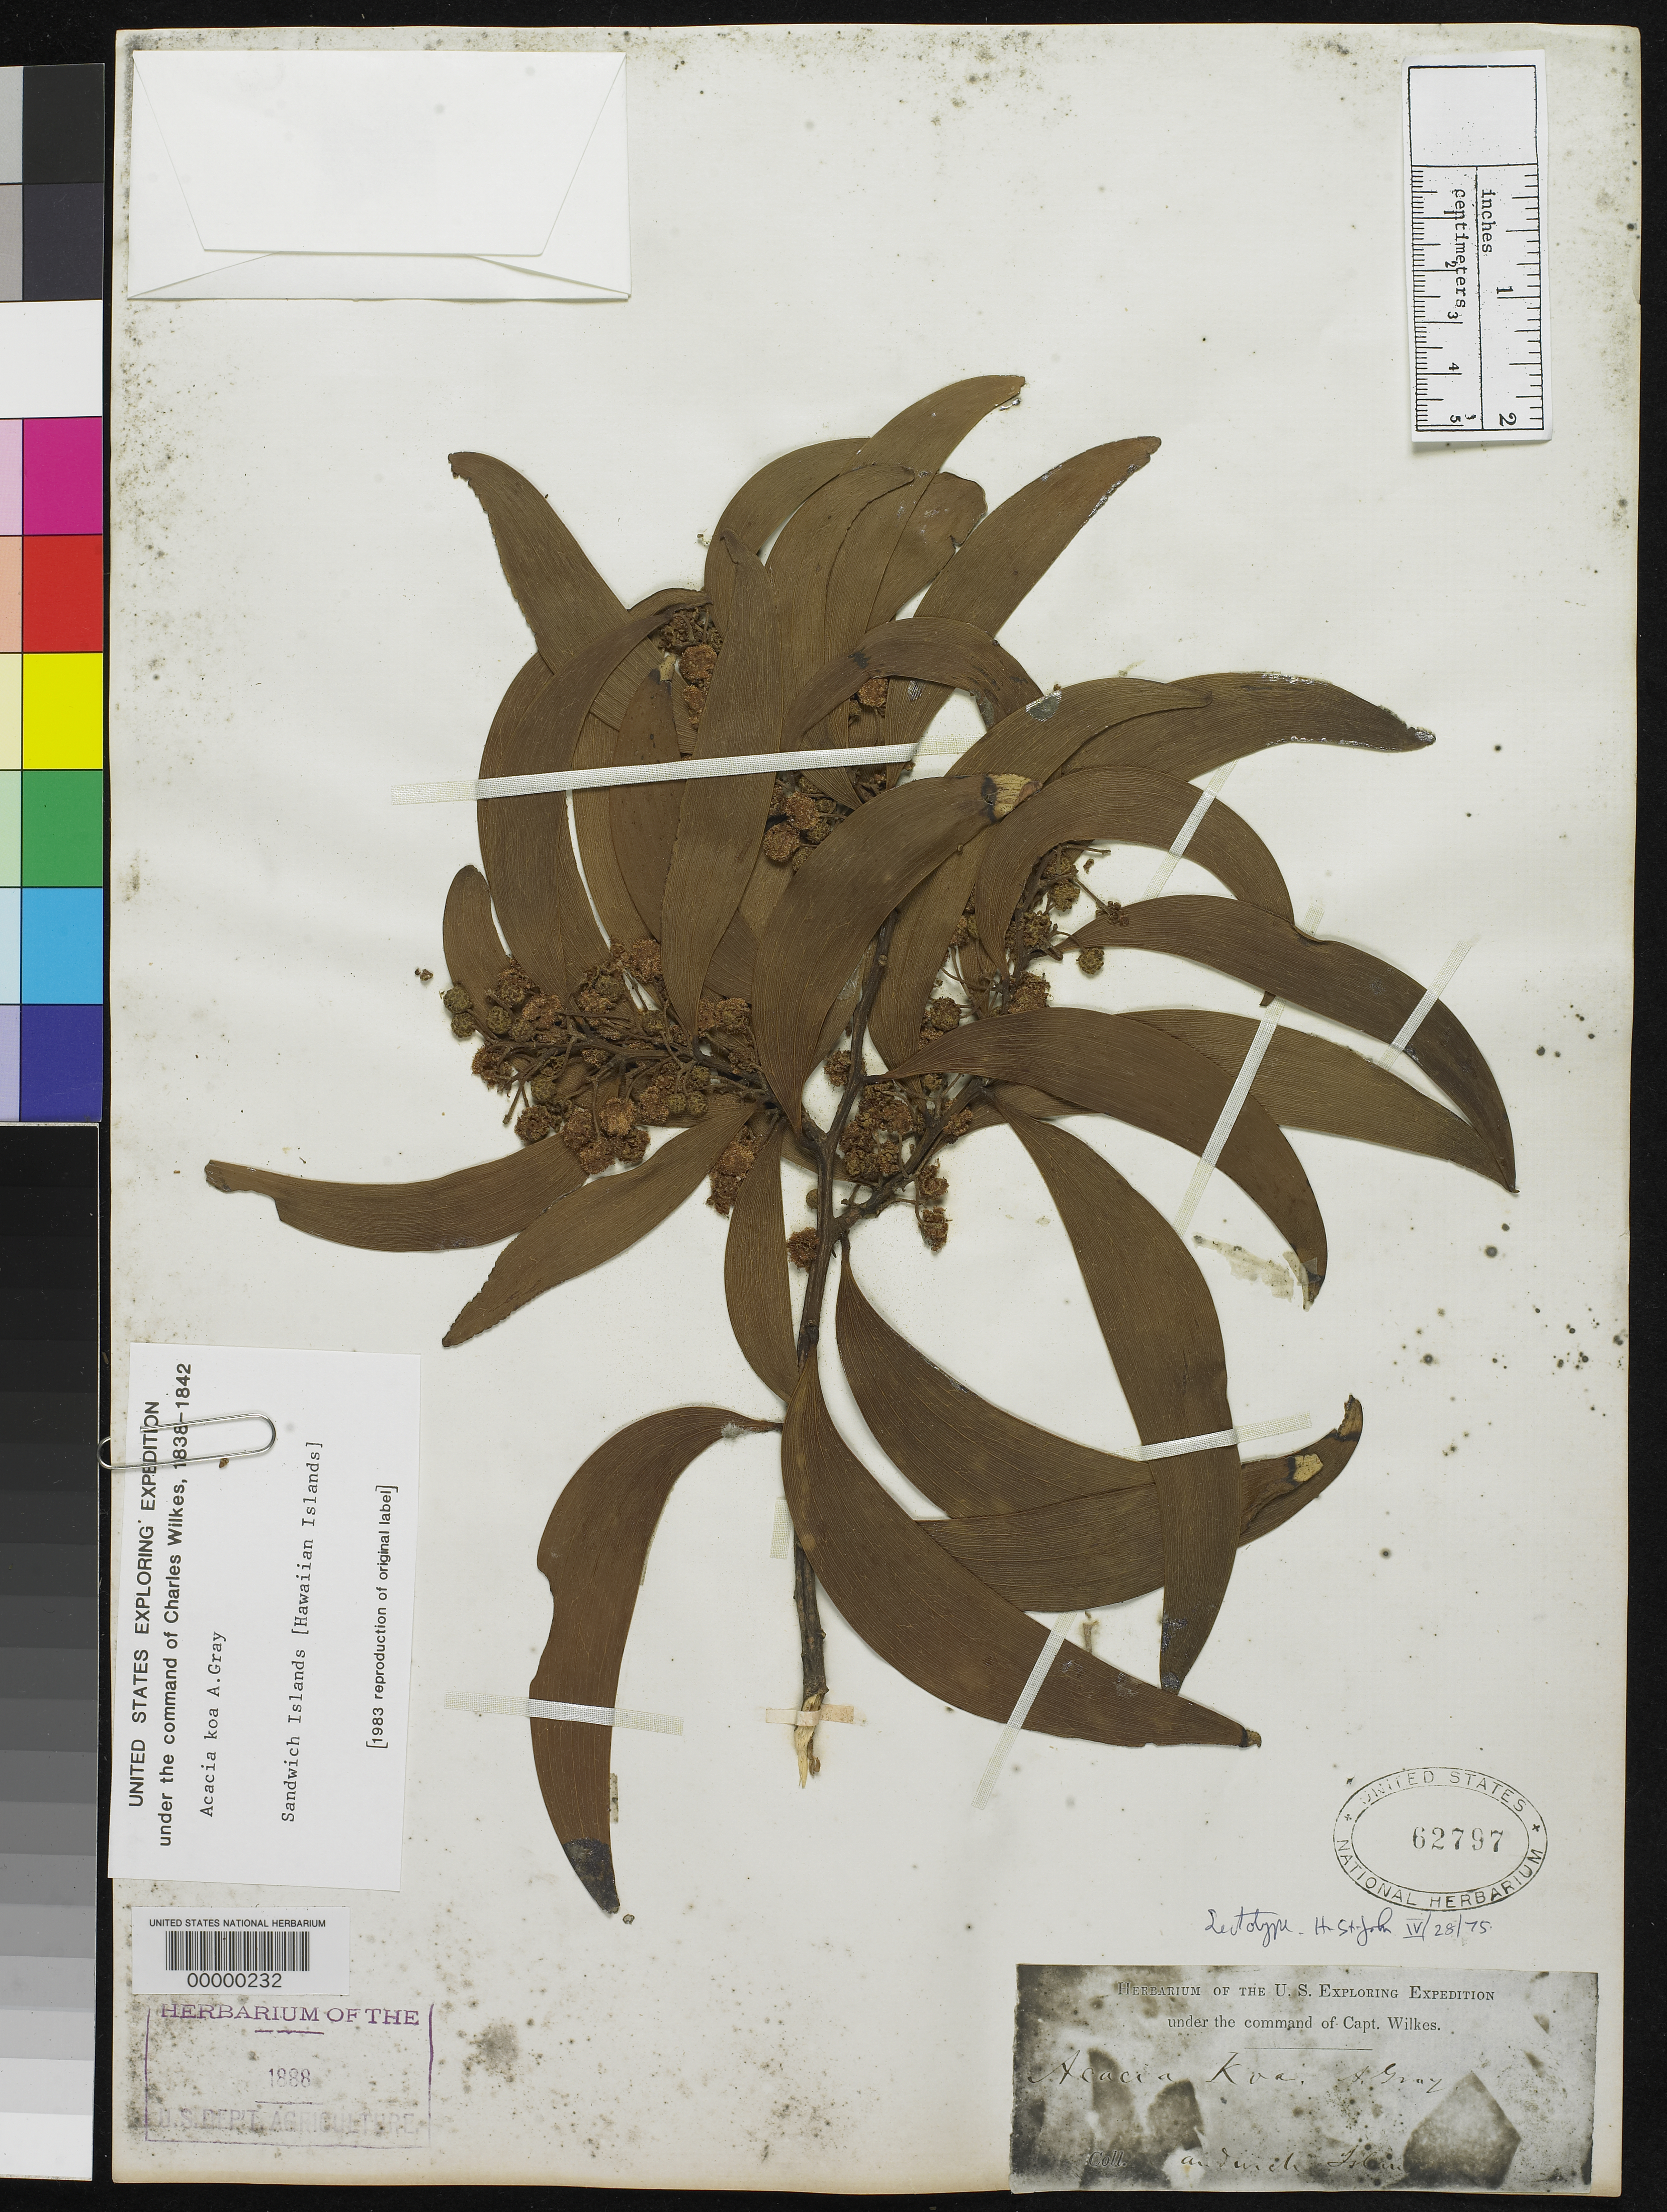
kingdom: Plantae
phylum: Tracheophyta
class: Magnoliopsida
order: Fabales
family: Fabaceae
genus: Acacia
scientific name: Acacia koa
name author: A. Gray in Wilkes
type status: Syntype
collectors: Wilkes Explor. Exped.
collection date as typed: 1838 to -- --- 1842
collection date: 1838/1842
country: United States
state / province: Hawaii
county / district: Hawaii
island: Hawaii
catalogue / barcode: US 62797